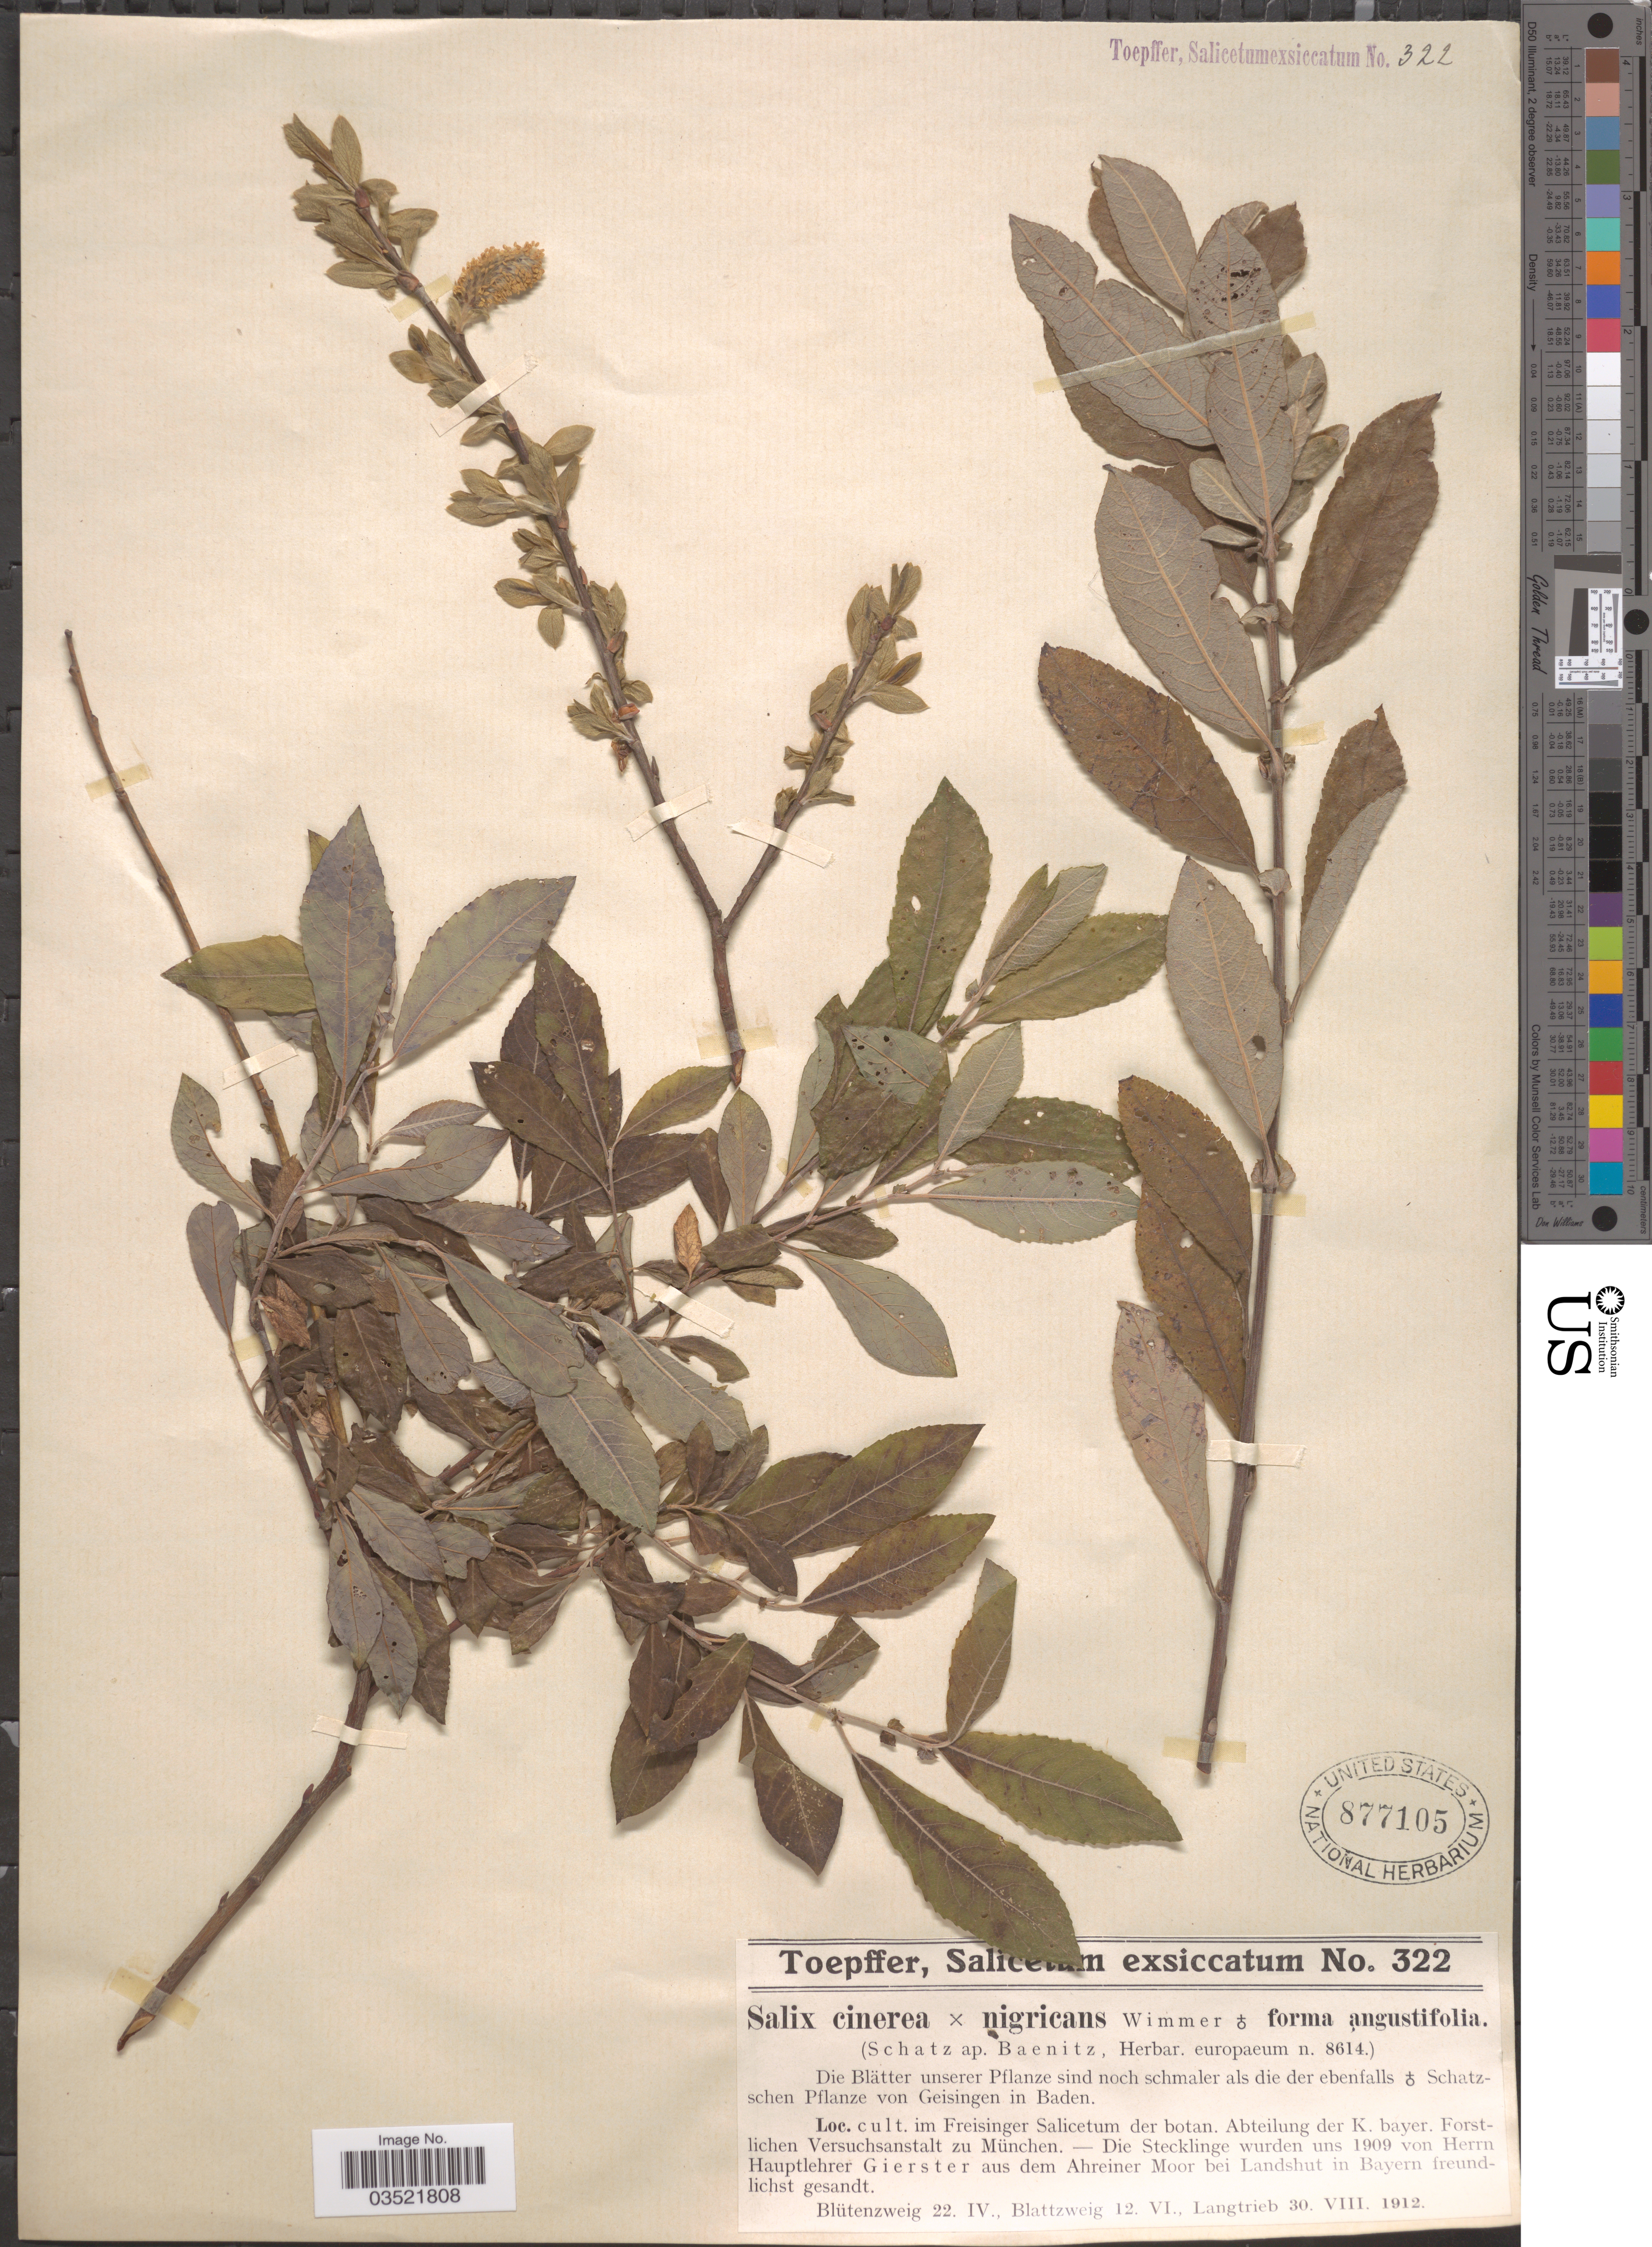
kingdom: Plantae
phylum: Tracheophyta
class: Magnoliopsida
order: Malpighiales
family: Salicaceae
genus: Salix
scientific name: Salix cinerea x S. nigricans f. angustifolia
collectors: A. Toepffer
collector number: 322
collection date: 1912-04-22/1912-08-30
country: Germany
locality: Cult. im Freisinger Salicetum der botan. Abteilung der K. bayer. Forstlichen Versuchsanstalt zu München. - Die Stecklinge wurden uns 1909 vor Herrn Hauptlehrer Gierster aus dem Ahreiner Moor bei Landshut in Bayern freundlichst gesandt.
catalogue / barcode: US 877105